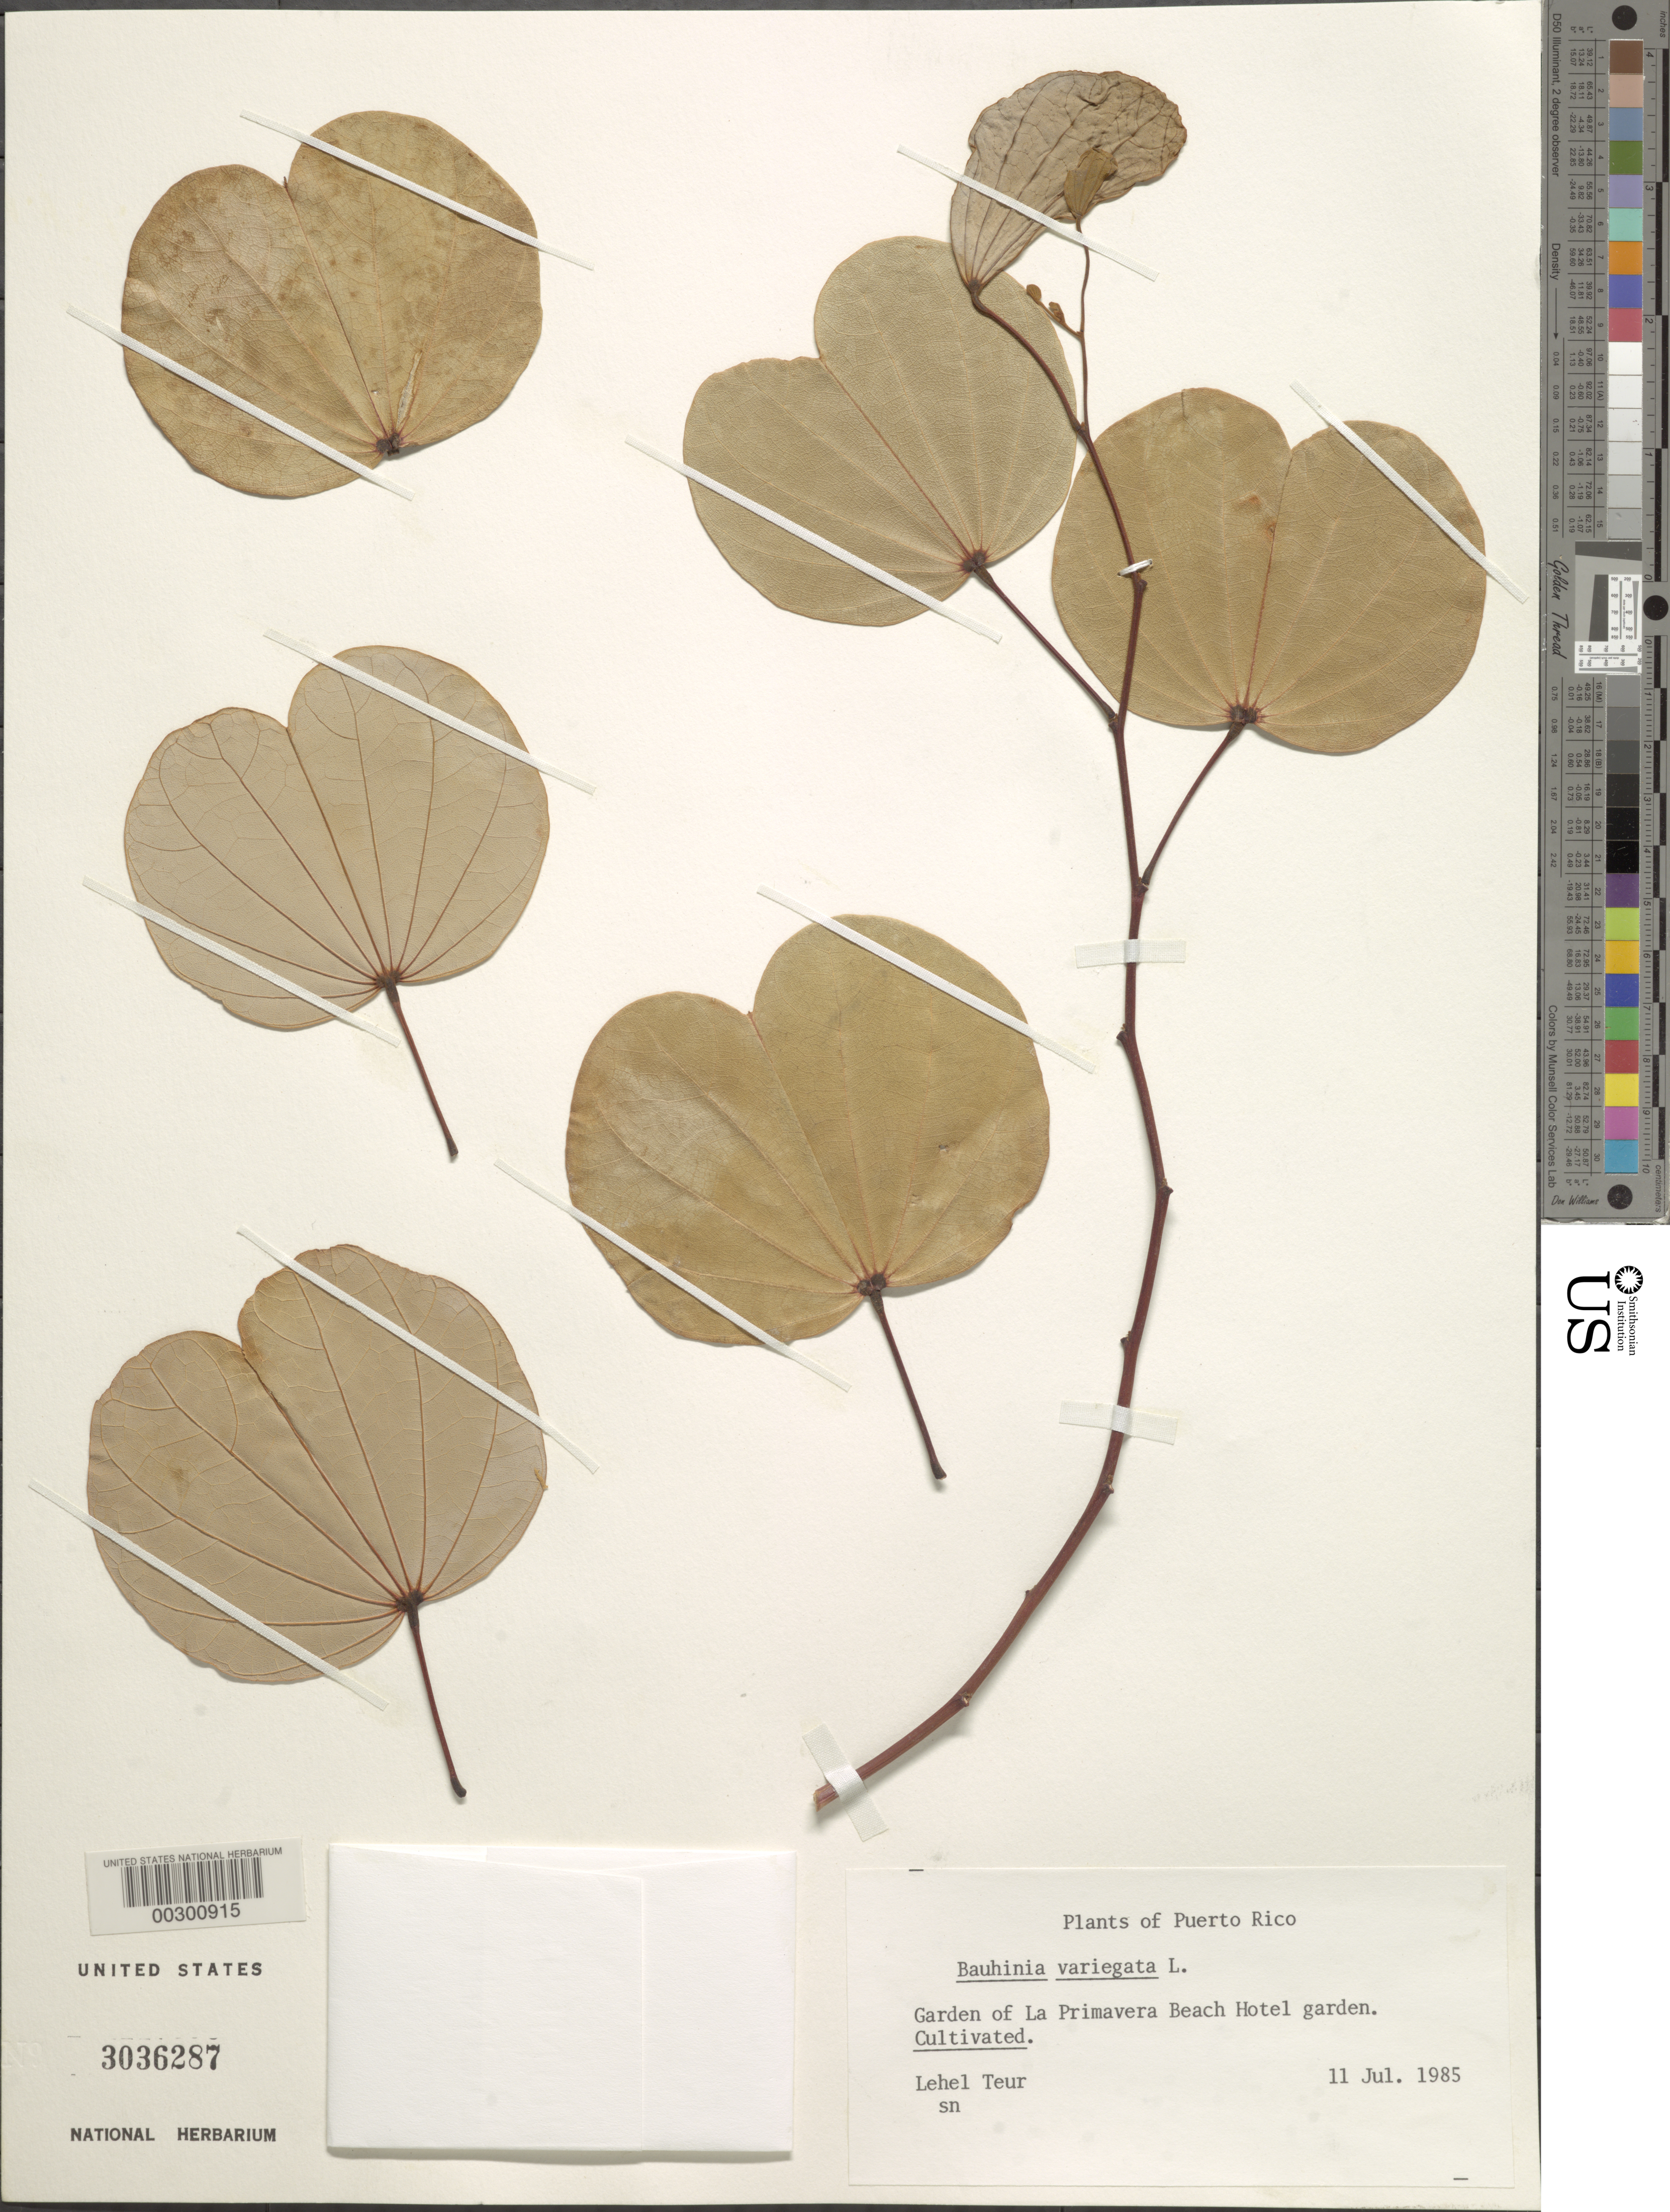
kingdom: Plantae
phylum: Tracheophyta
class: Magnoliopsida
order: Fabales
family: Fabaceae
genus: Bauhinia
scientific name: Bauhinia variegata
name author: L.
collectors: L. Teur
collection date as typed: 11 Jul 1985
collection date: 1985-07-11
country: Puerto Rico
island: Greater Antilles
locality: La primavera beach hotel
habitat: Garden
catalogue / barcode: US 3036287